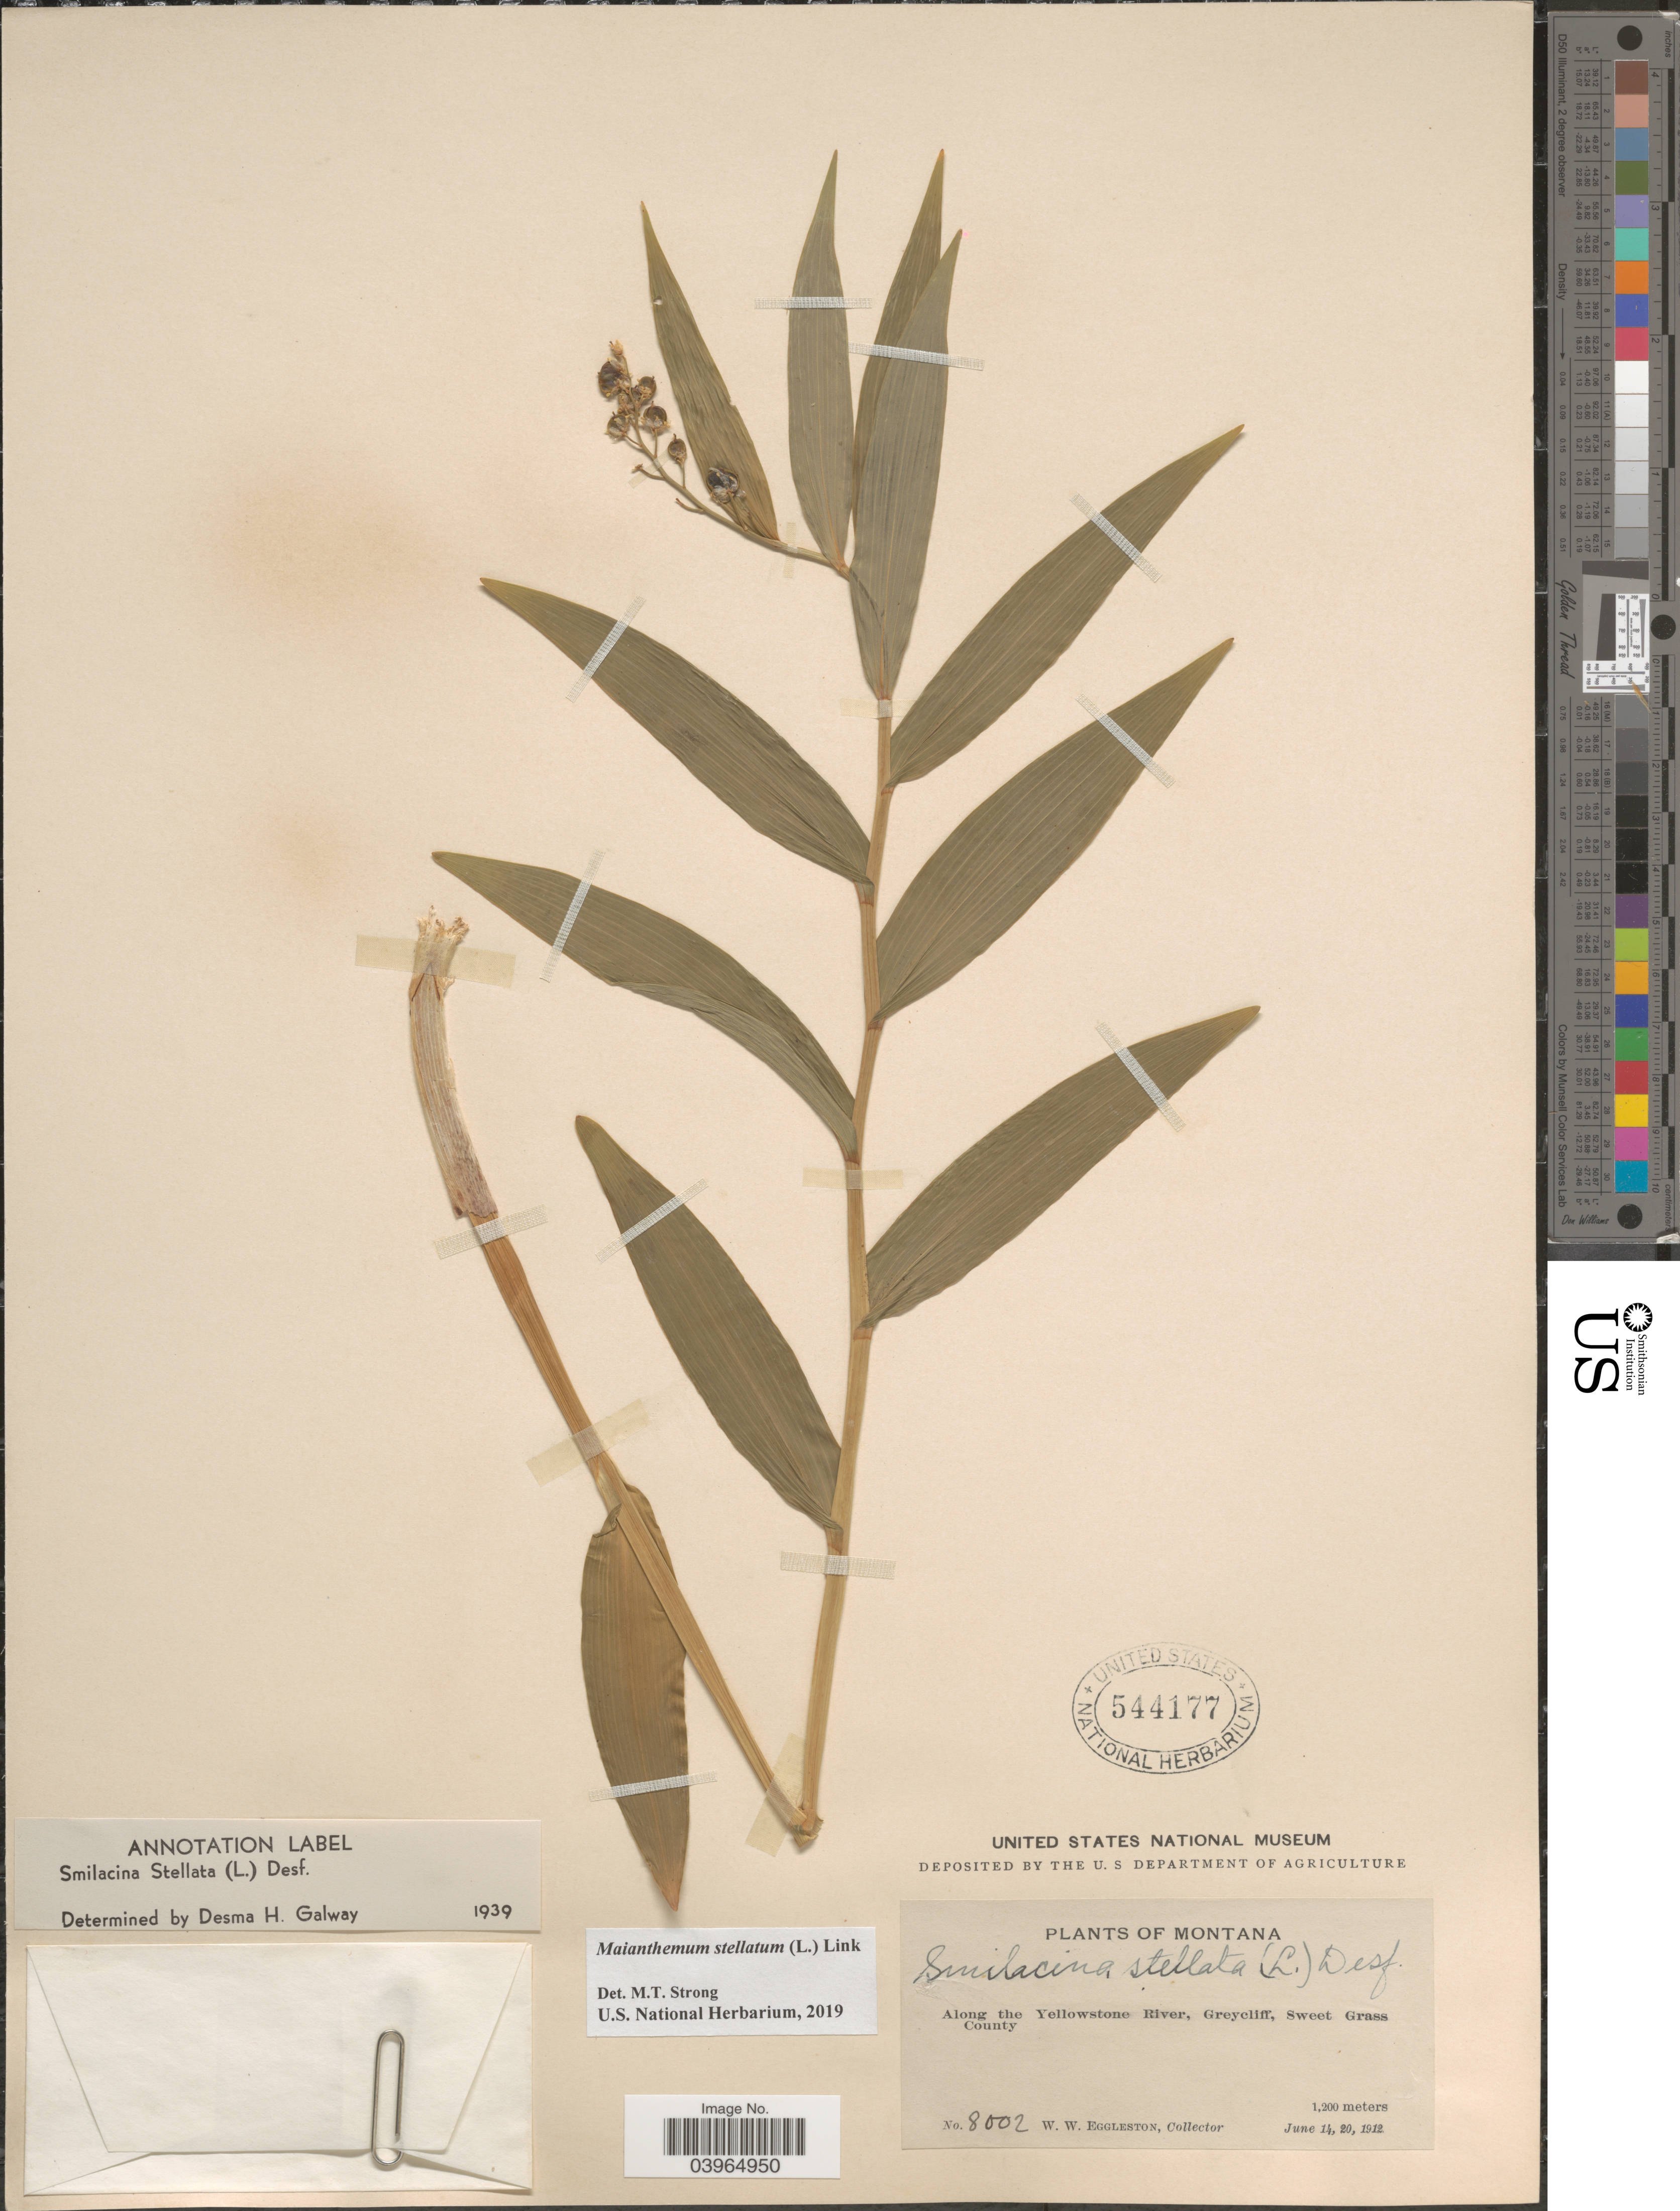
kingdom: Plantae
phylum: Tracheophyta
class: Liliopsida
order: Asparagales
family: Asparagaceae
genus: Maianthemum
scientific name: Maianthemum stellatum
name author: (L.) Link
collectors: W. W. Eggleston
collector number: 8002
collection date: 1912-06-14/1912-06-20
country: United States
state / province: Montana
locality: Along the Yellowstone River, Greycliff, Sweet Grass County.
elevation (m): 1200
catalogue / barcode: US 544177